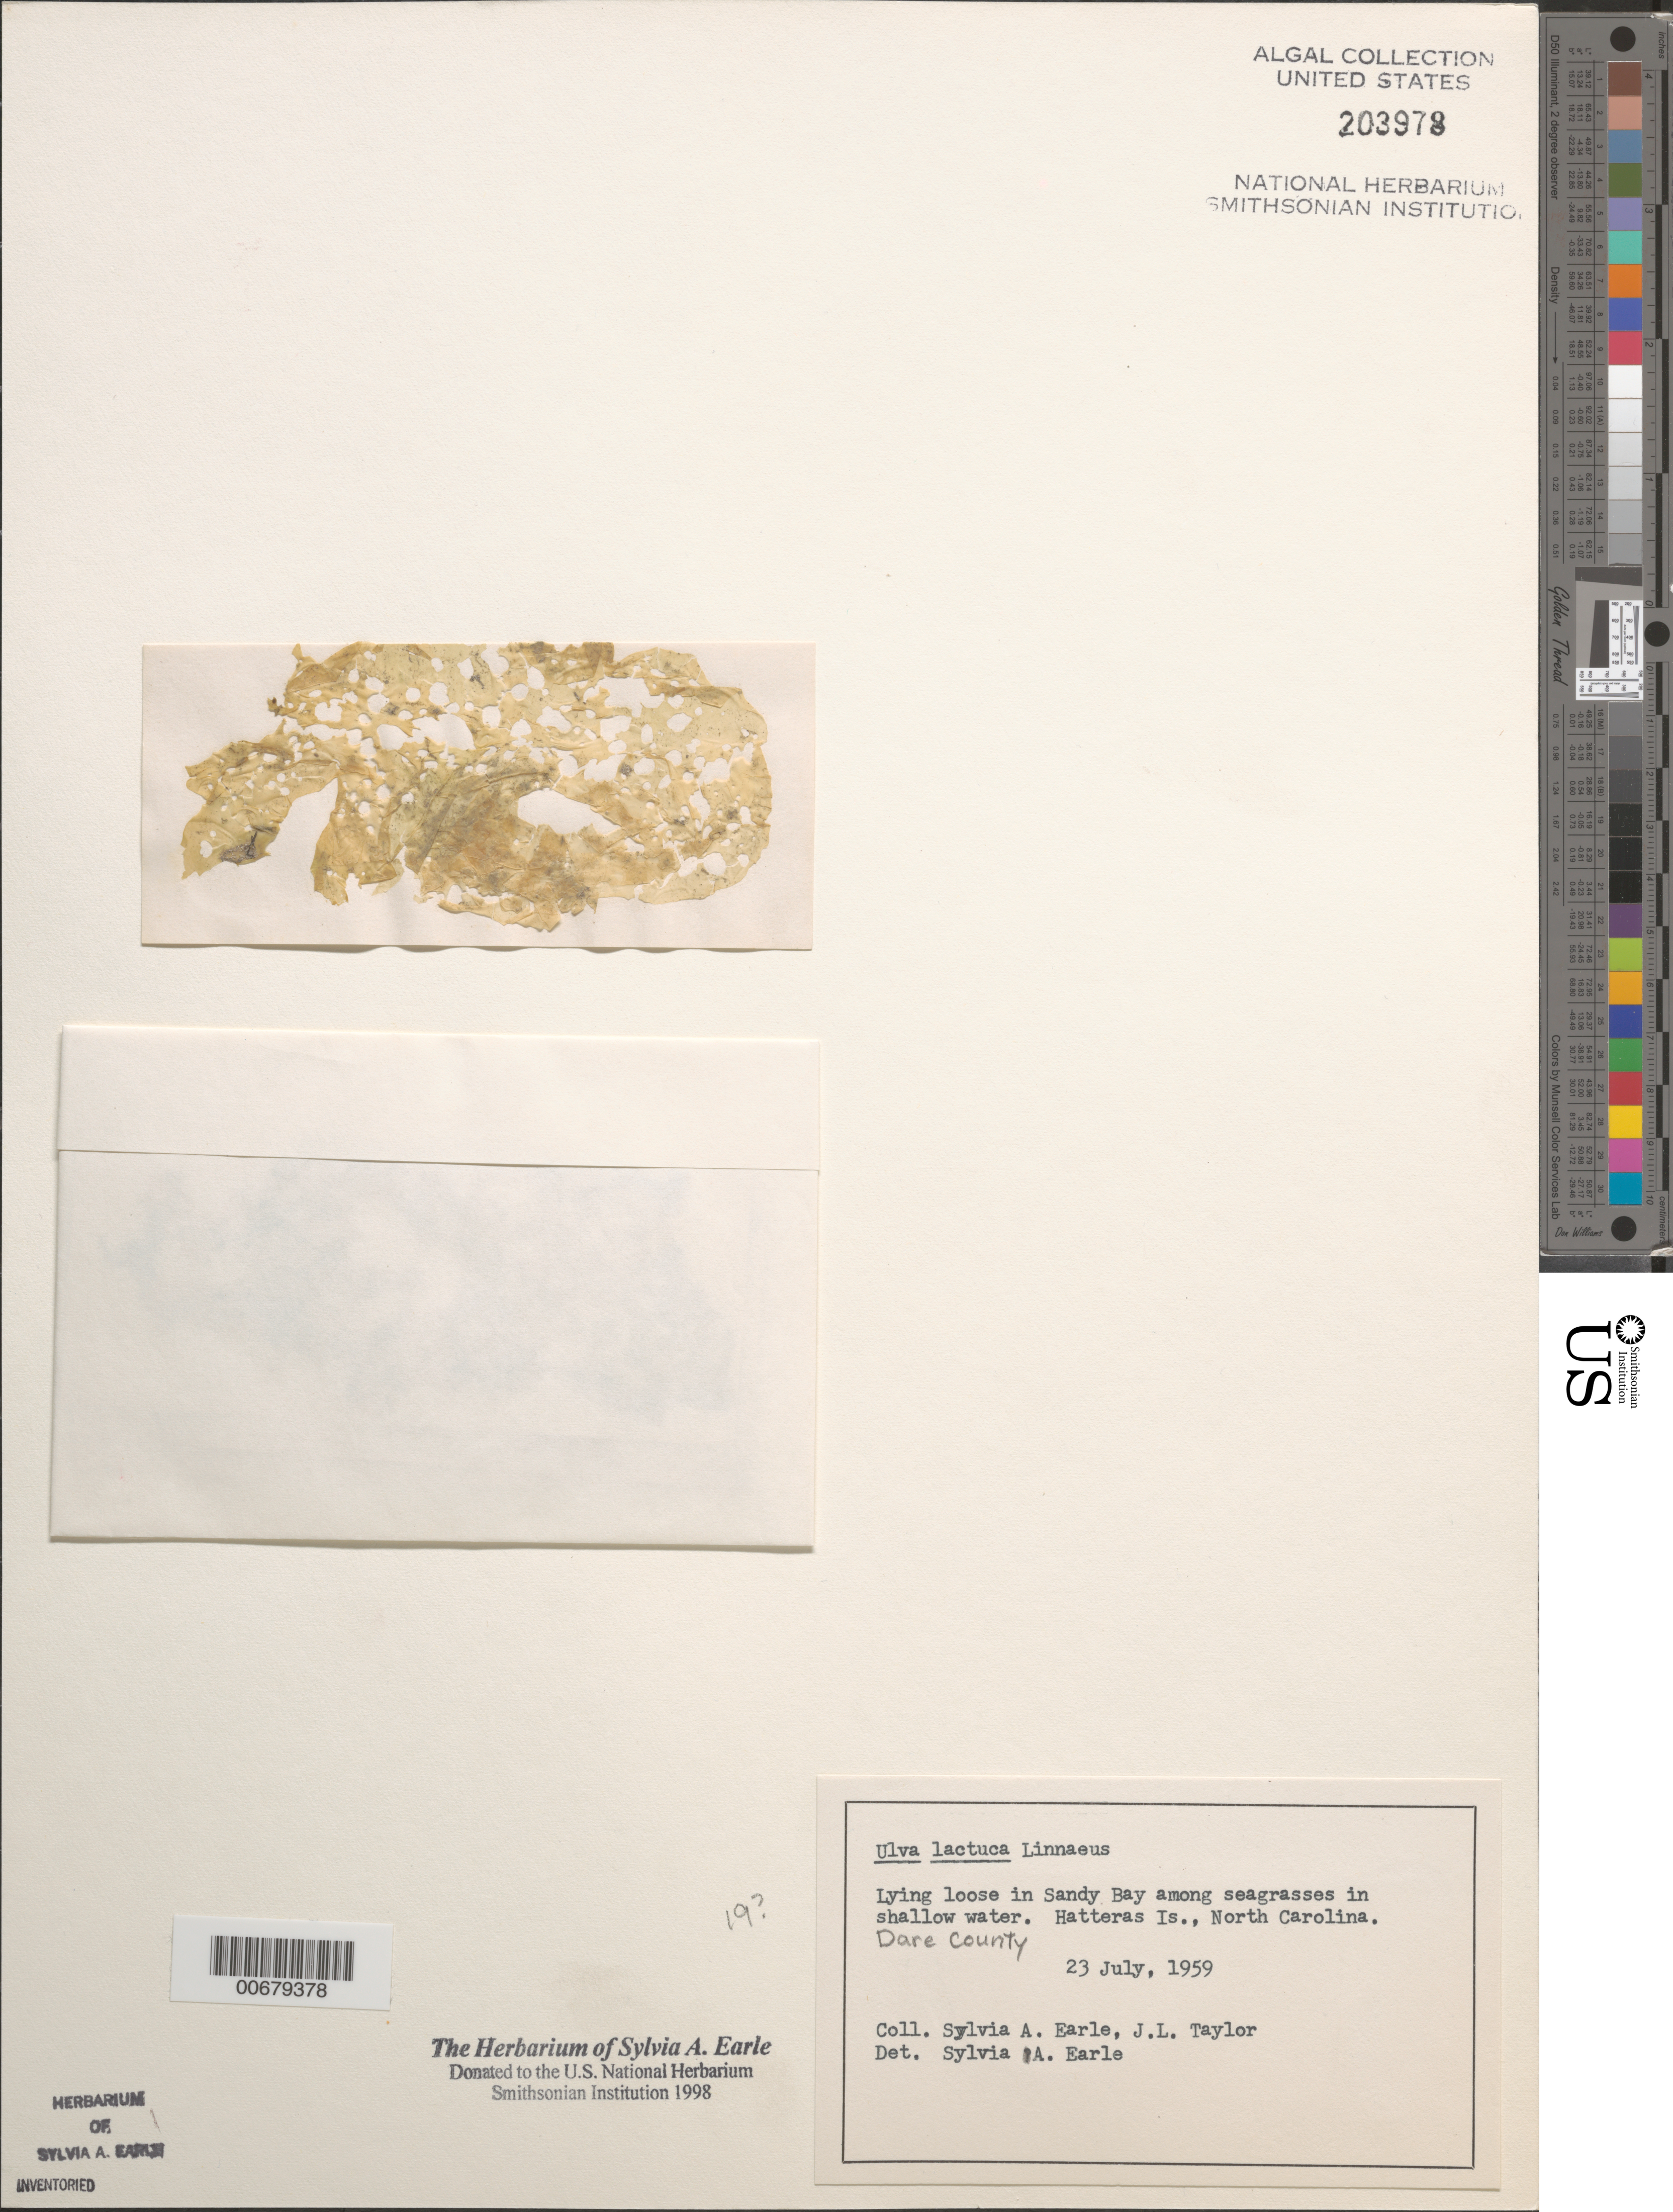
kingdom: Plantae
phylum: Chlorophyta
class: Ulvophyceae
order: Ulvales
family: Ulvaceae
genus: Ulva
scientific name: Ulva lactuca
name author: L.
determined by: Earle, S. A.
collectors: S. A. Earle & J. L. Taylor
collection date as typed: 23 Jul 1959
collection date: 1959-07-23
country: United States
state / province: North Carolina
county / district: Dare County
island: Hatteras Island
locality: Sandy Bay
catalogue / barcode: US 203978